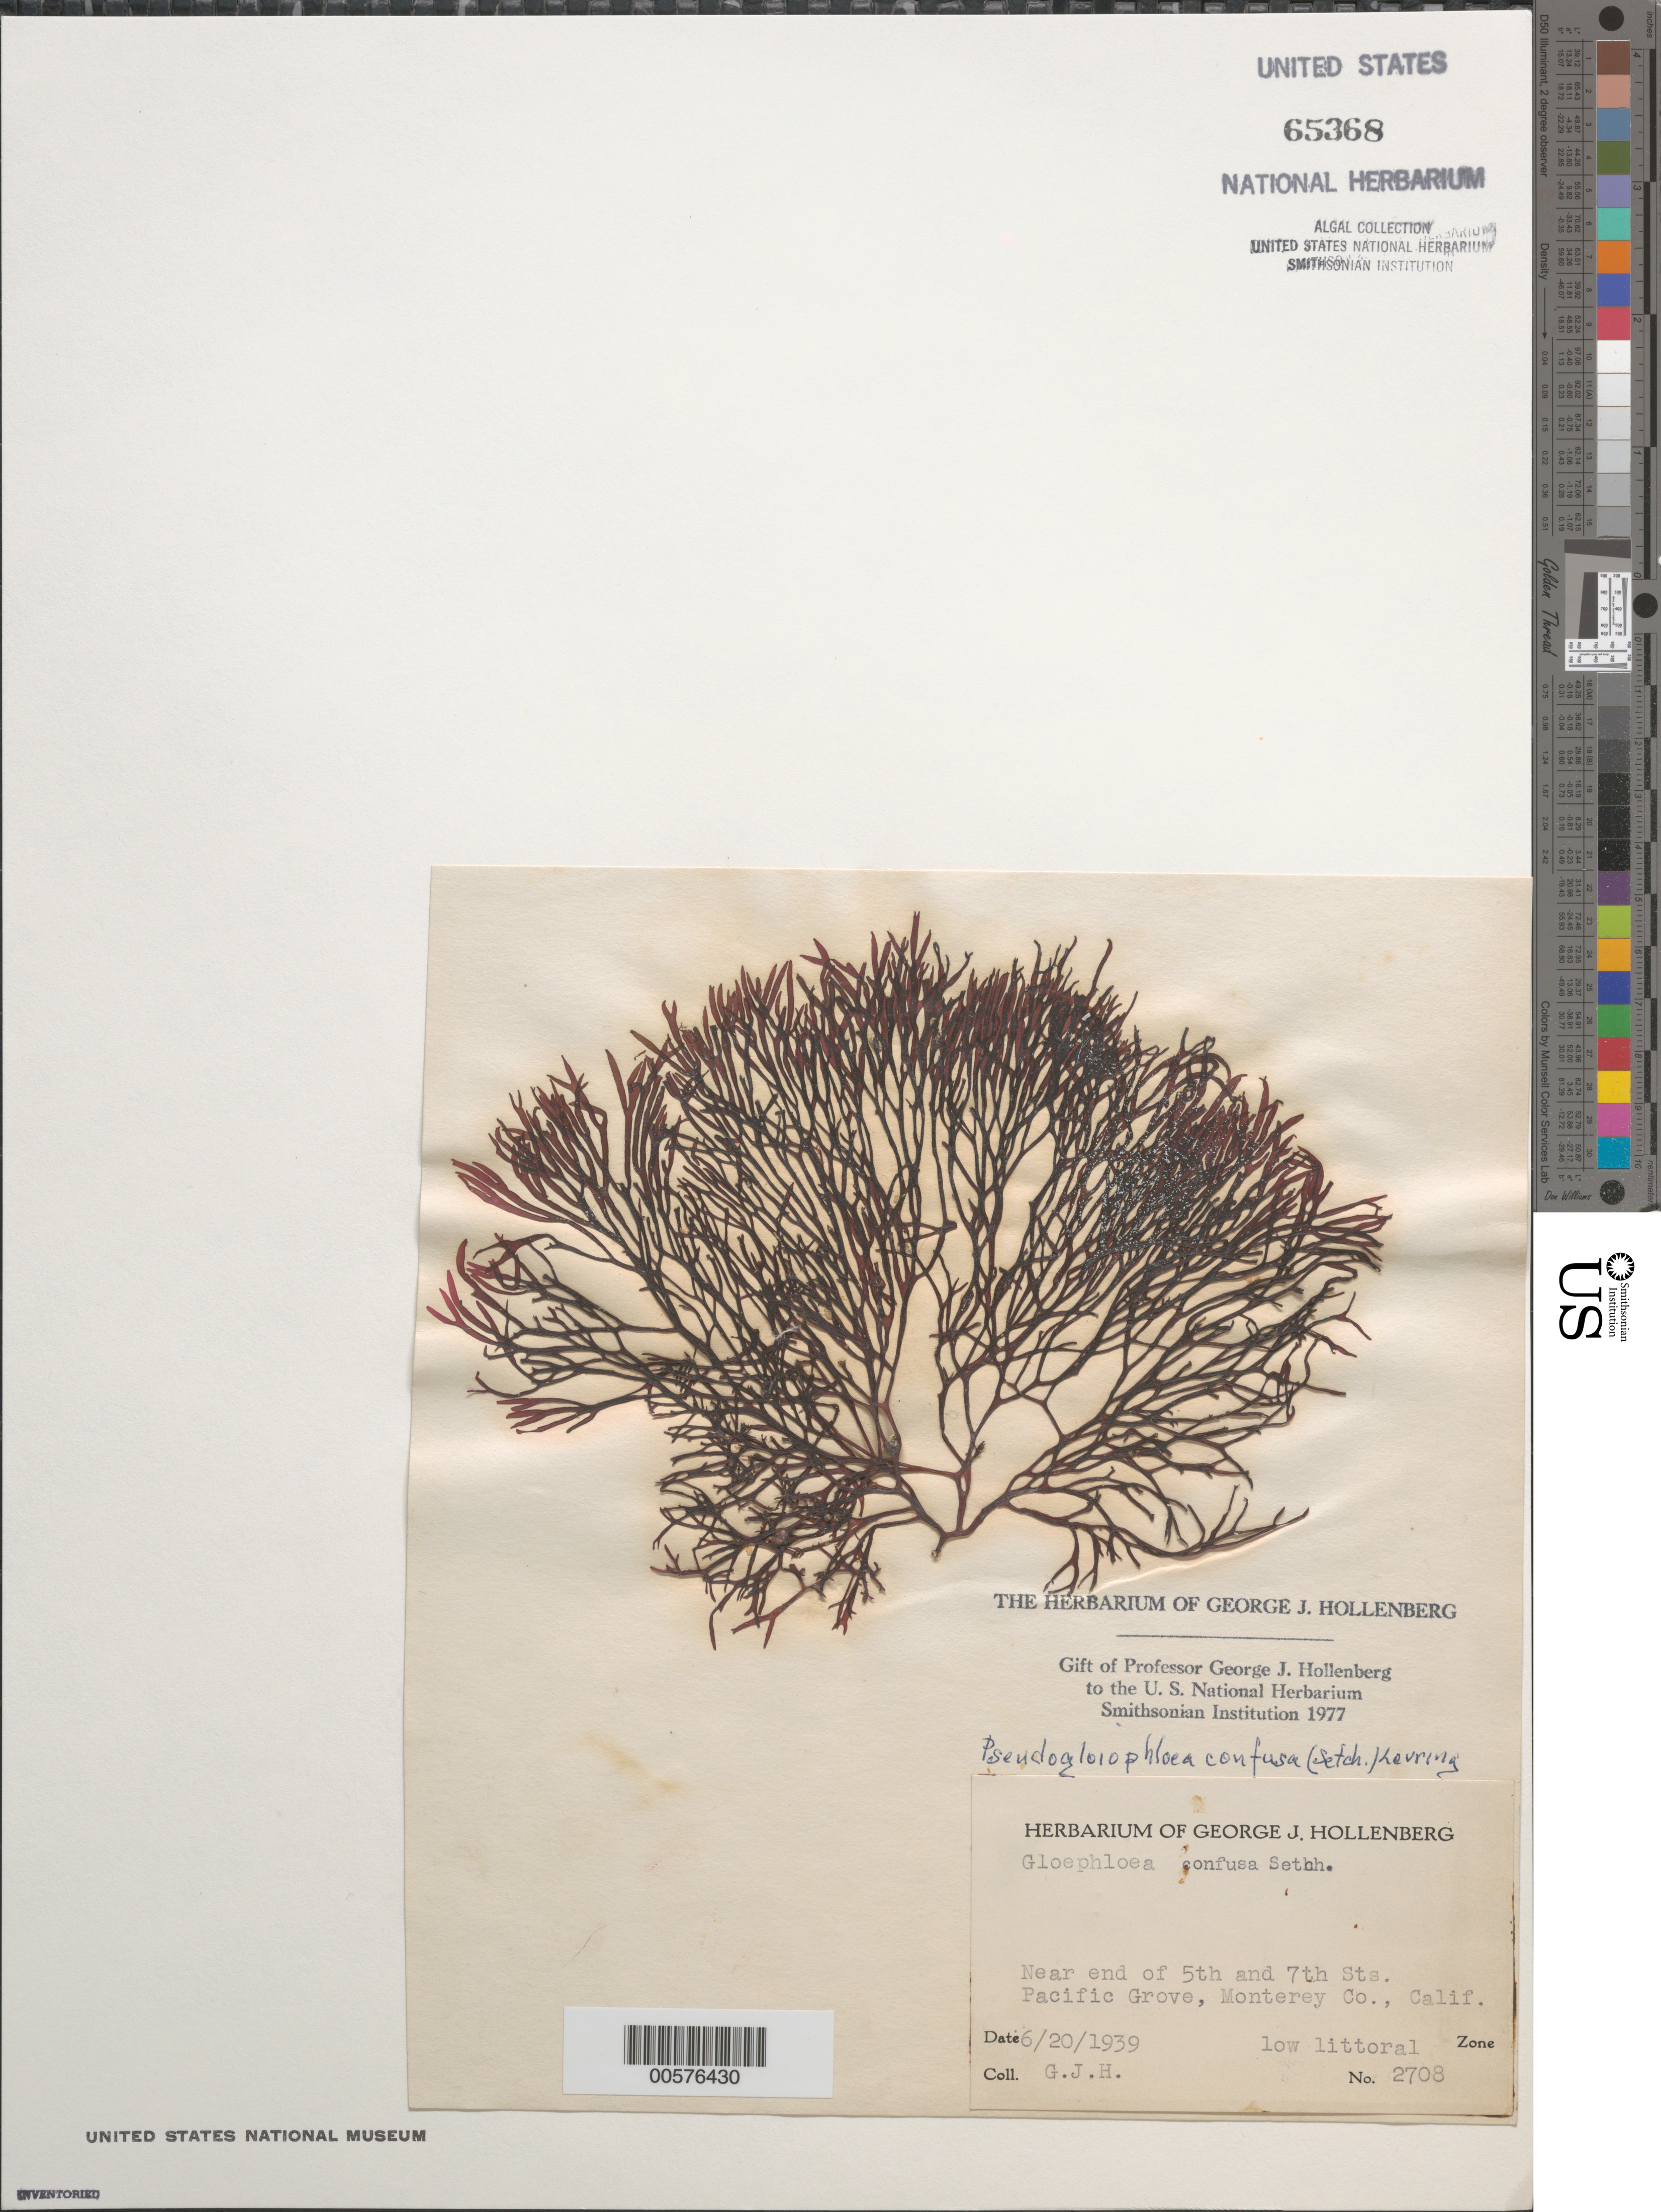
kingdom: Plantae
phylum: Rhodophyta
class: Florideophyceae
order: Nemaliales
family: Scinaiaceae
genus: Scinaia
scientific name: Scinaia confusa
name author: (Setch.) Huisman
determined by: Algae name updating Project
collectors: G. Hollenberg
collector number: GJH 2708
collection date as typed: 20 Jun 1939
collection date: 1939-06-20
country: United States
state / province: California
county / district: Monterey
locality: Pacific Grove, near end of 5th Street and 7th Street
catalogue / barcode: US 65368